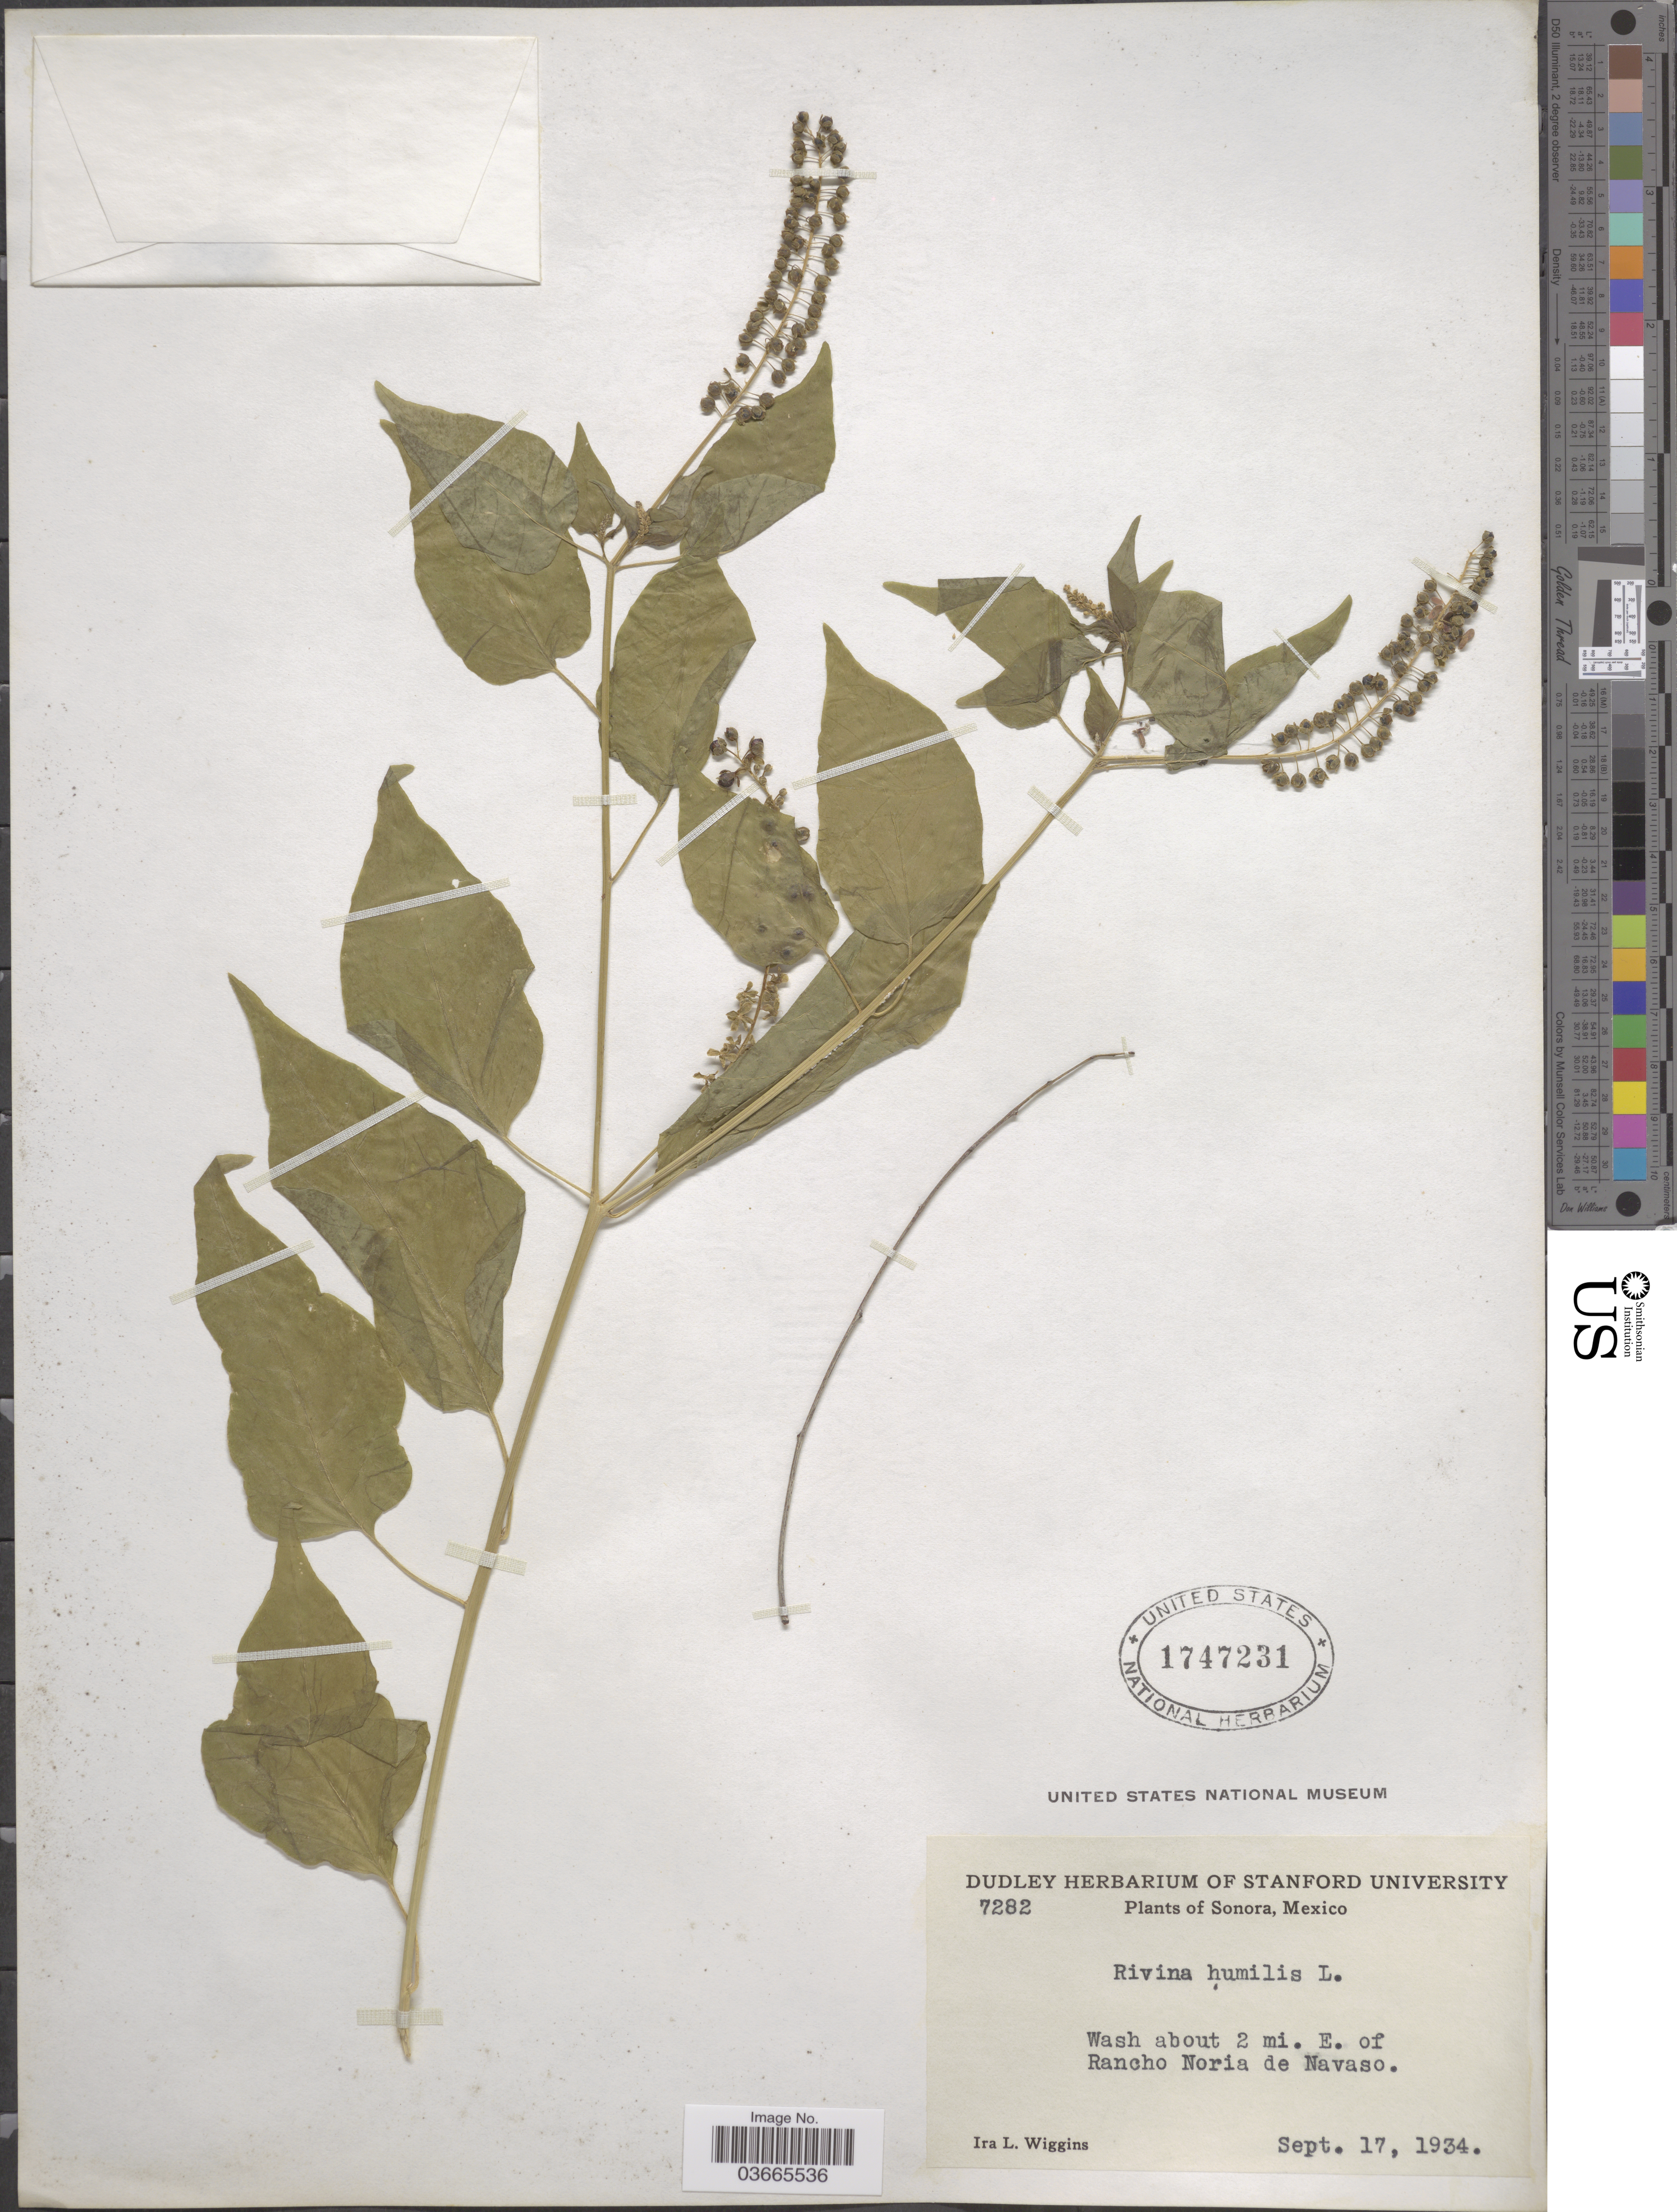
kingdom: Plantae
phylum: Tracheophyta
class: Magnoliopsida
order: Caryophyllales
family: Phytolaccaceae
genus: Rivina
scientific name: Rivina humilis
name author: L.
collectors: I. L. Wiggins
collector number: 7282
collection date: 1934-09-17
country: Mexico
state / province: Sonora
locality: Wash about 2 mi. E. of Rancho Noria de Navaso.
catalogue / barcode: US 1747231